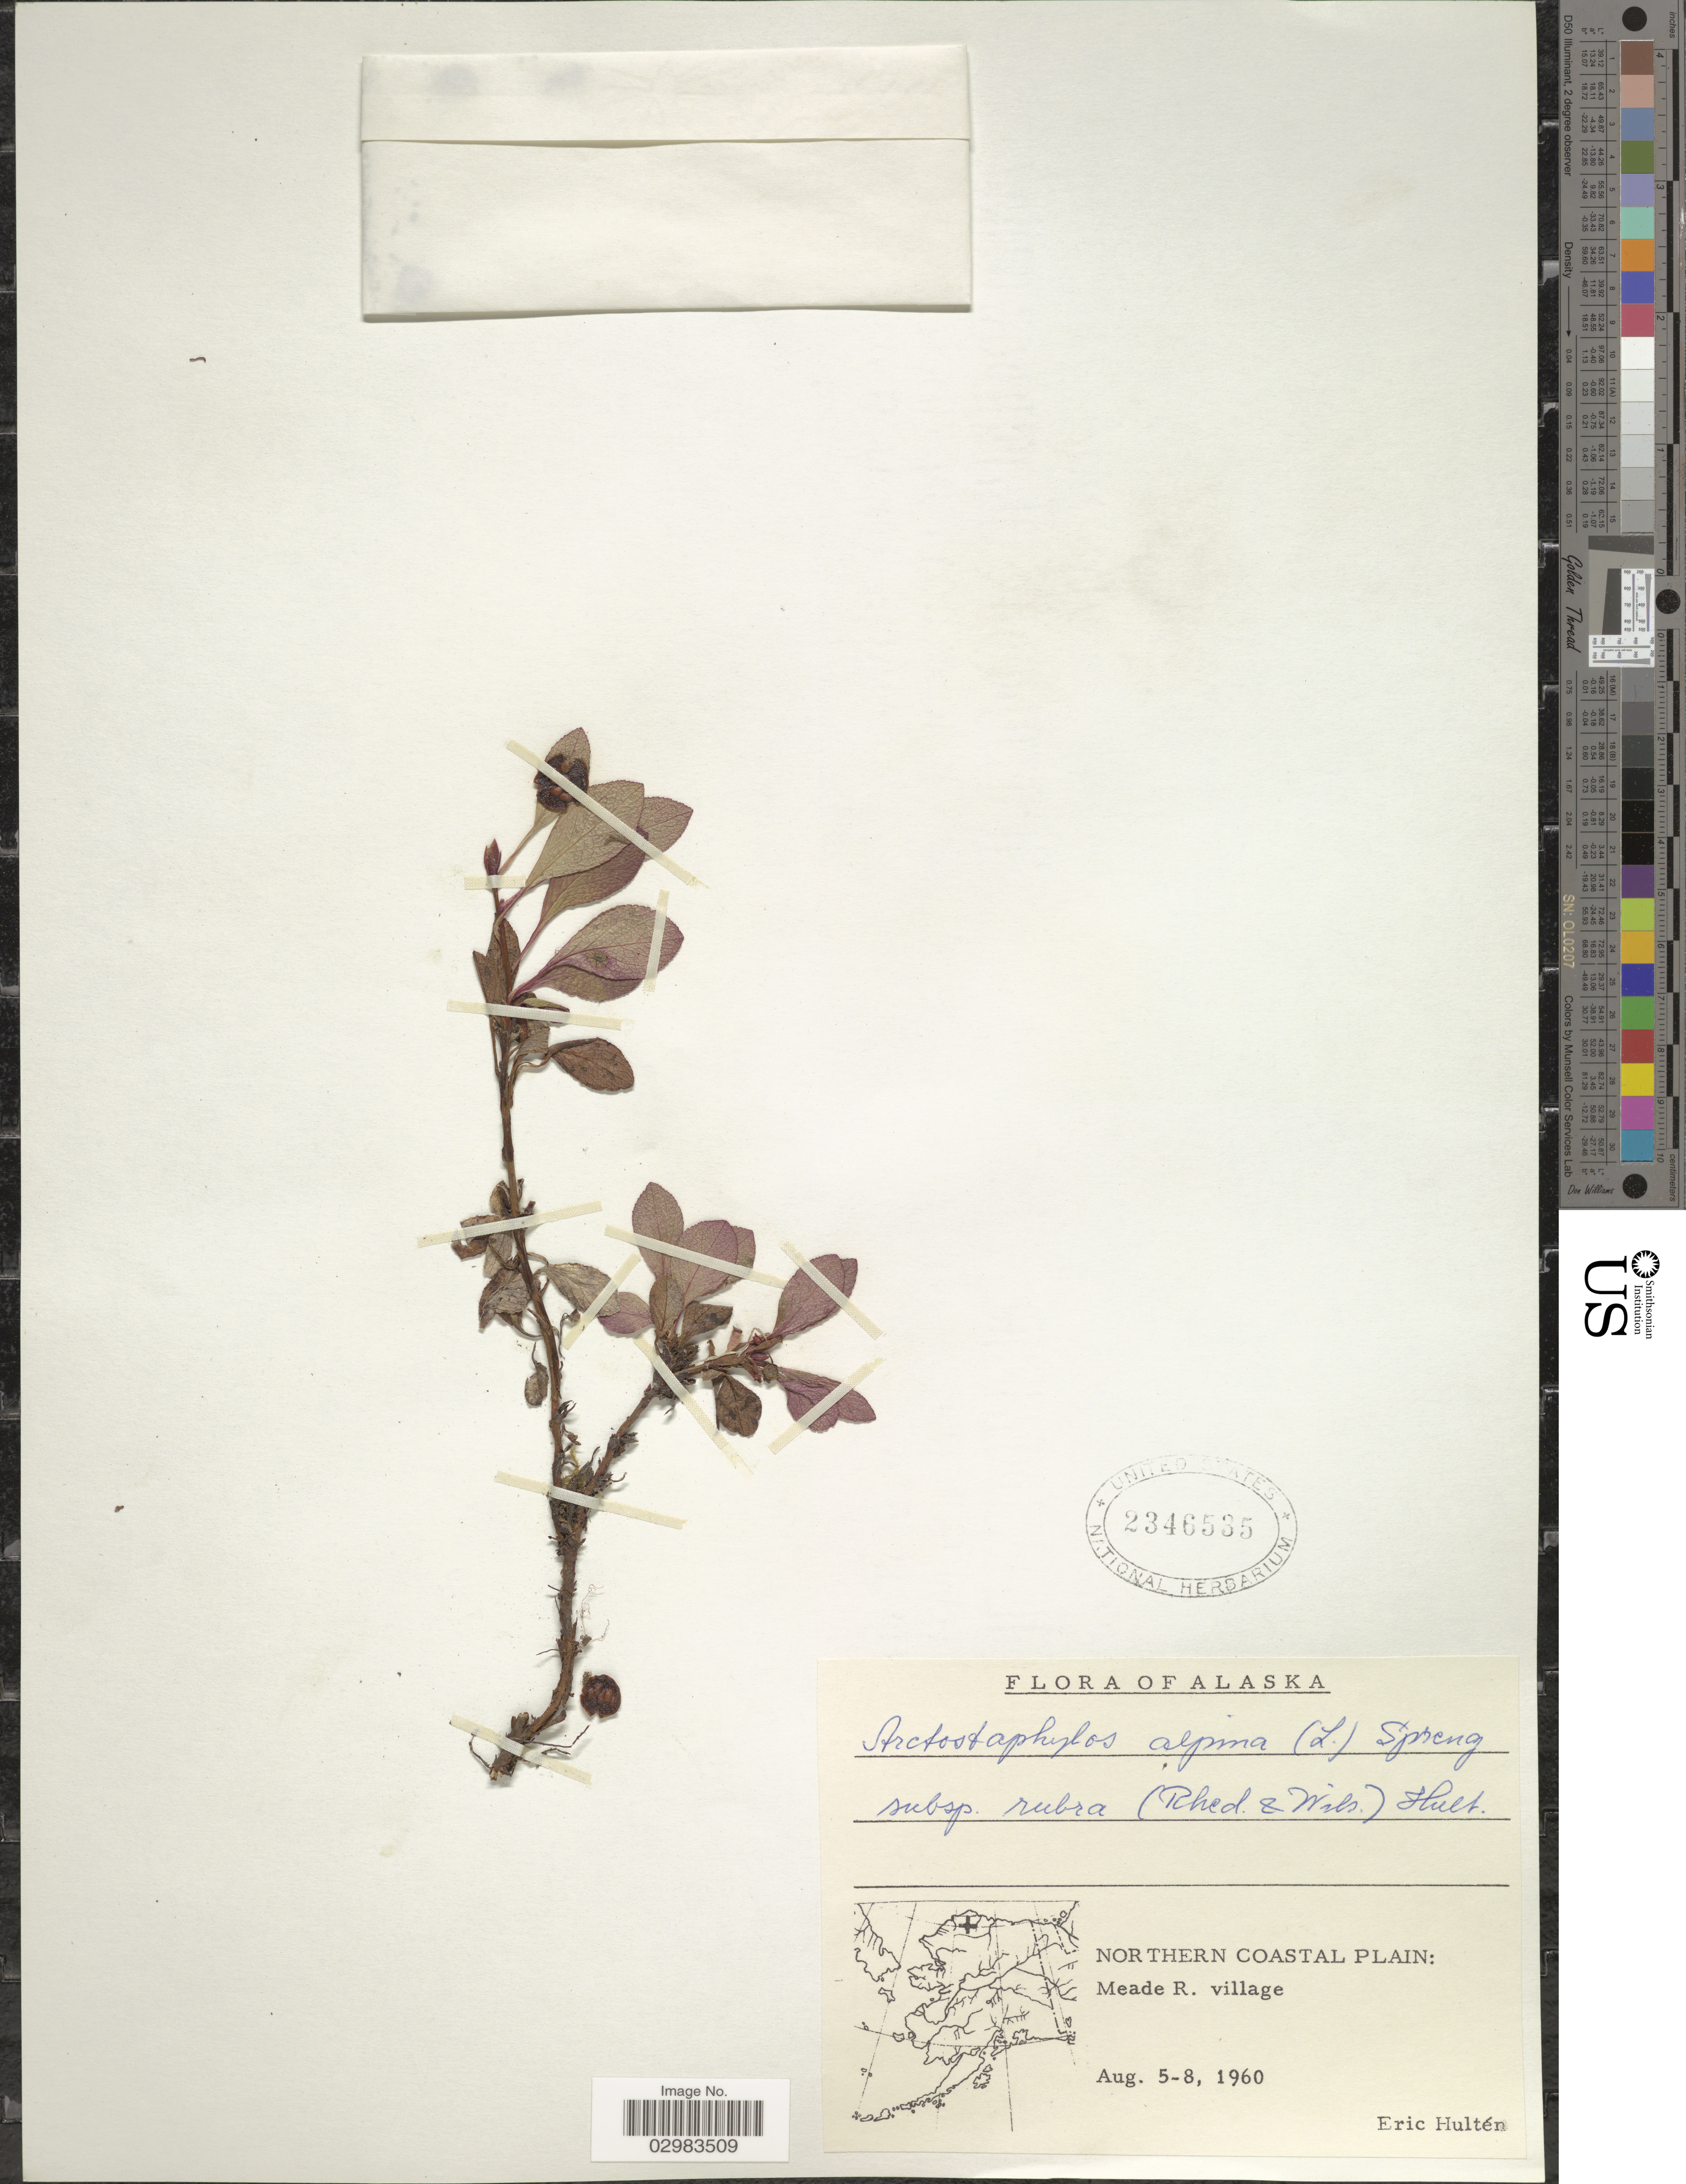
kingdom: Plantae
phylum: Tracheophyta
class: Magnoliopsida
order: Ericales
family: Ericaceae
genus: Arctostaphylos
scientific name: Arctostaphylos alpina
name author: (L.) Spreng.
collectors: E. G. Hultén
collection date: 1960-08-05/1960-08-08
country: United States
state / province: Alaska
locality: Northern Coastal Plain: Meade R. village.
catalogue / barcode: US 2346535